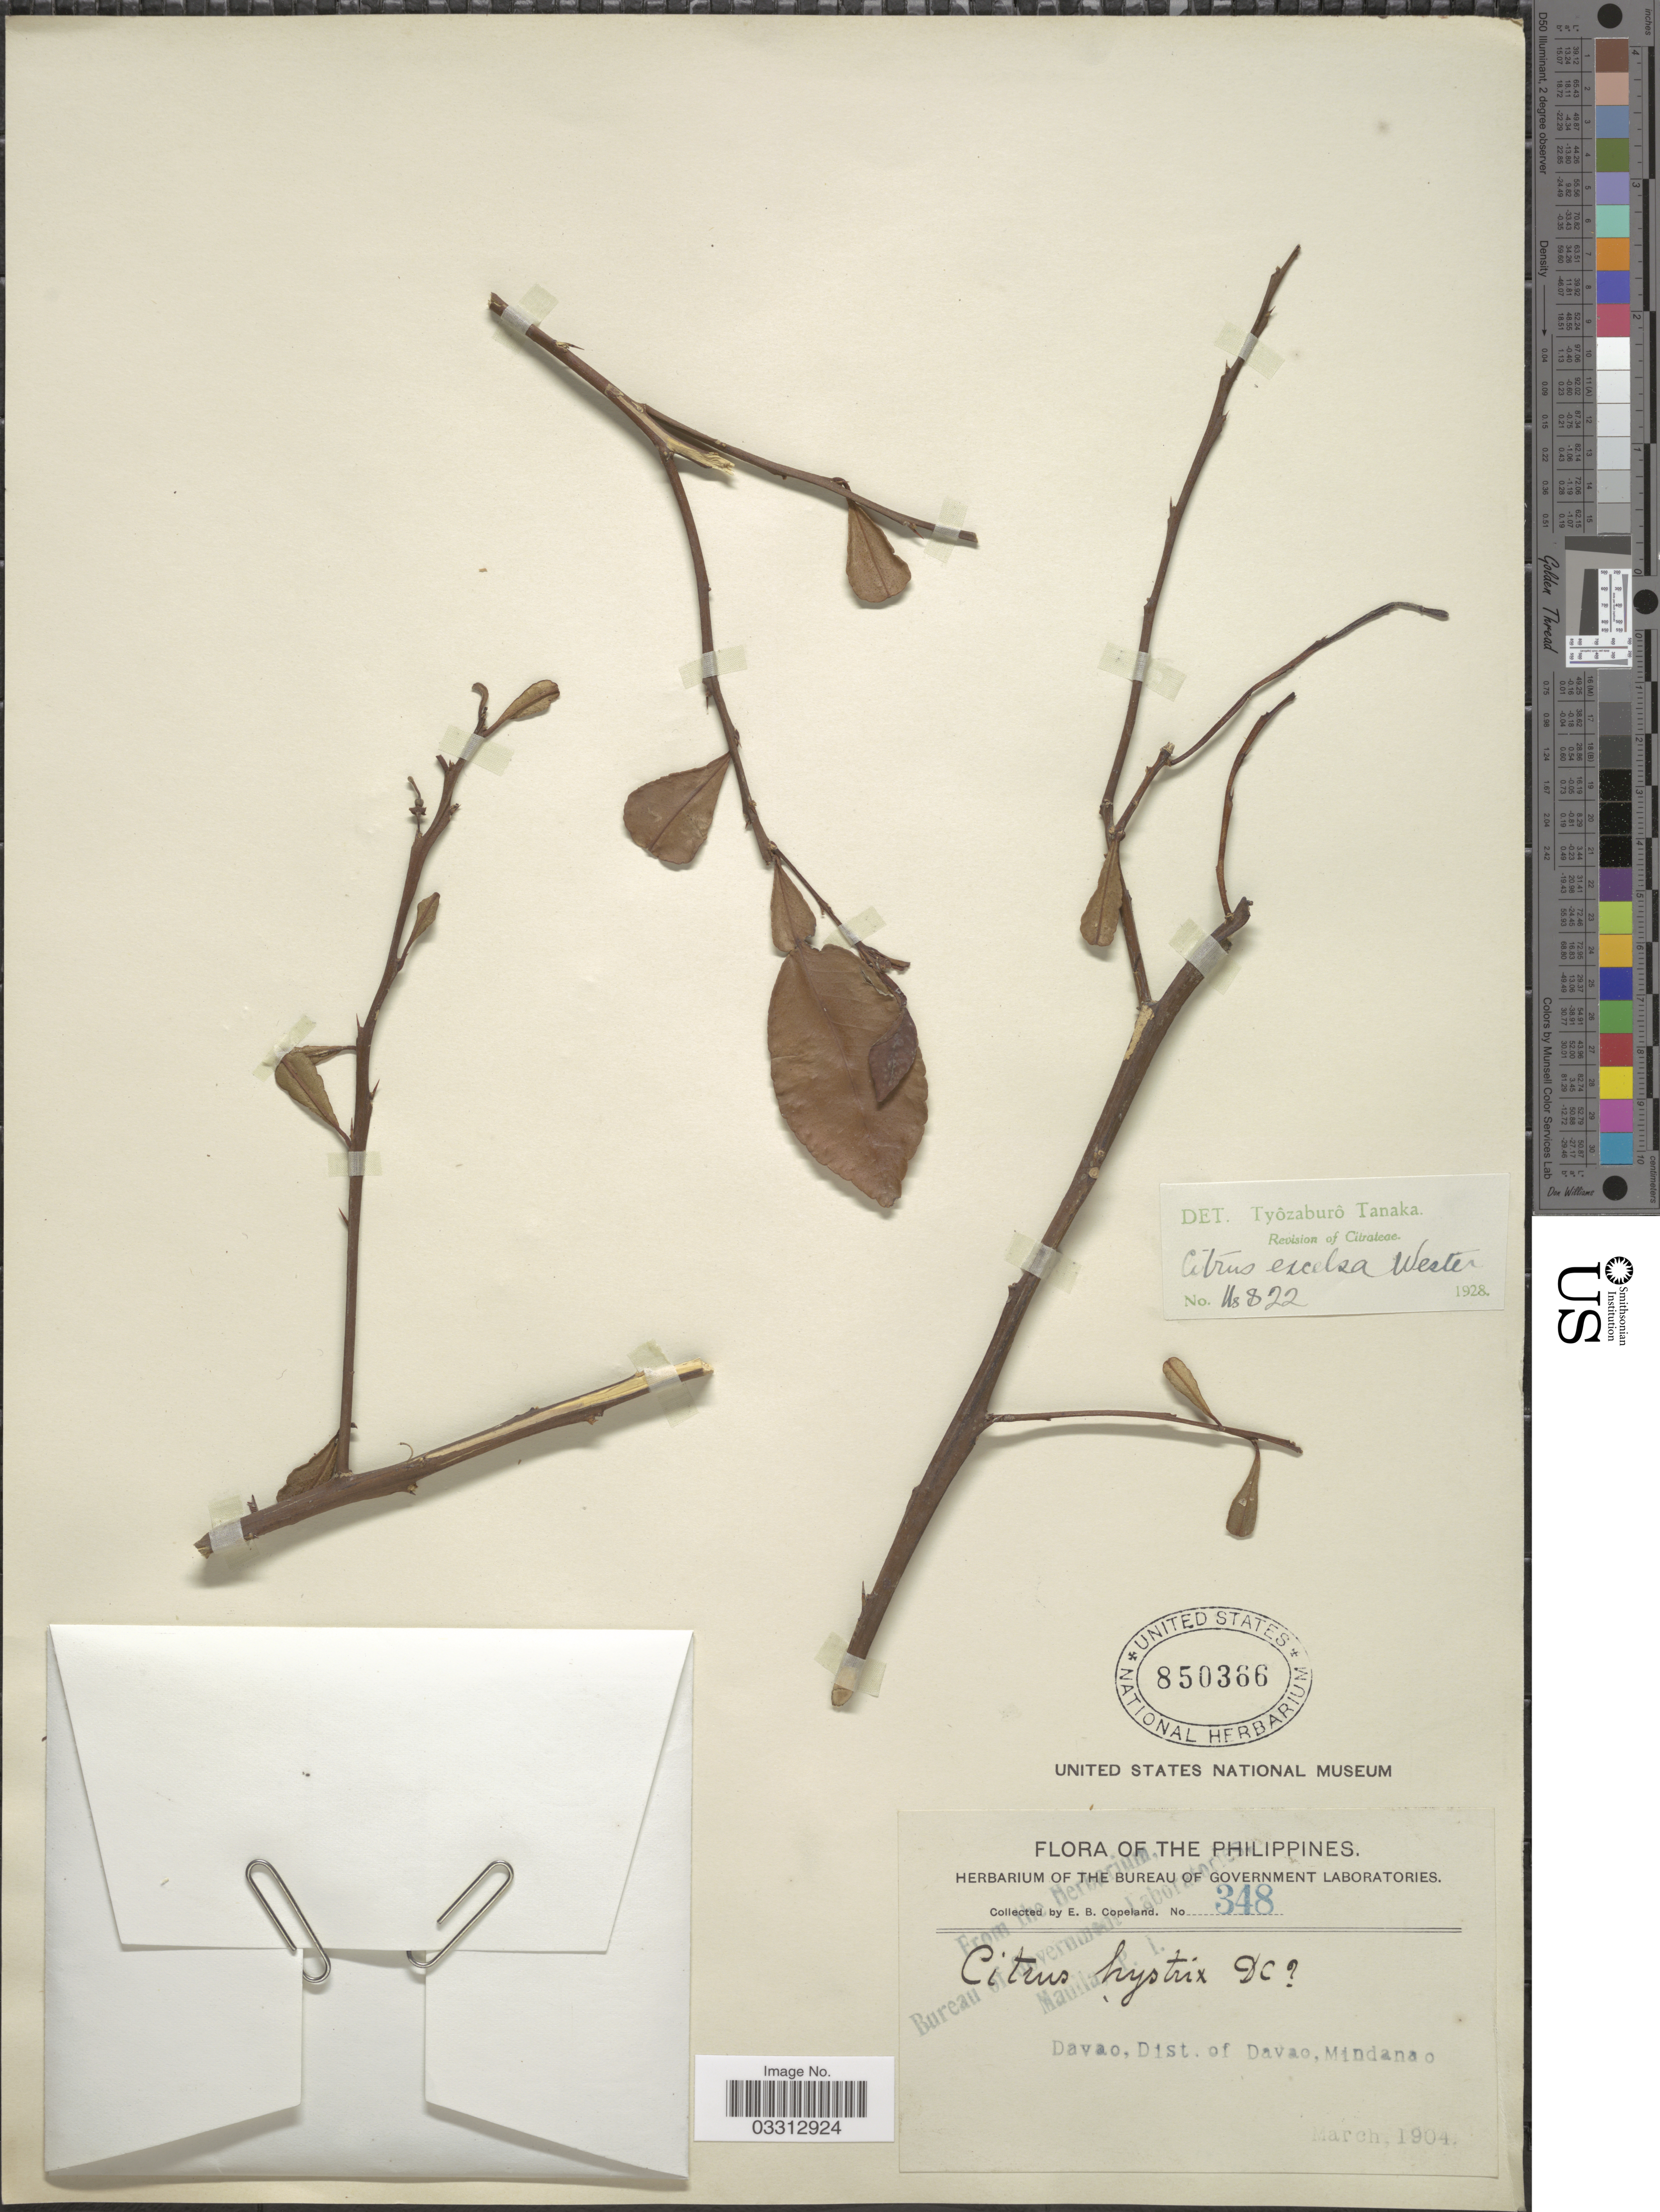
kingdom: Plantae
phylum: Tracheophyta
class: Magnoliopsida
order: Sapindales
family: Rutaceae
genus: Citrus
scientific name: Citrus x excelsa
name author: Wester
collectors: E. B. Copeland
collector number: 348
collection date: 1904-03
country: Philippines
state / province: Davao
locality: Dist. of Davao, Mindanao.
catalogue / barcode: US 850366